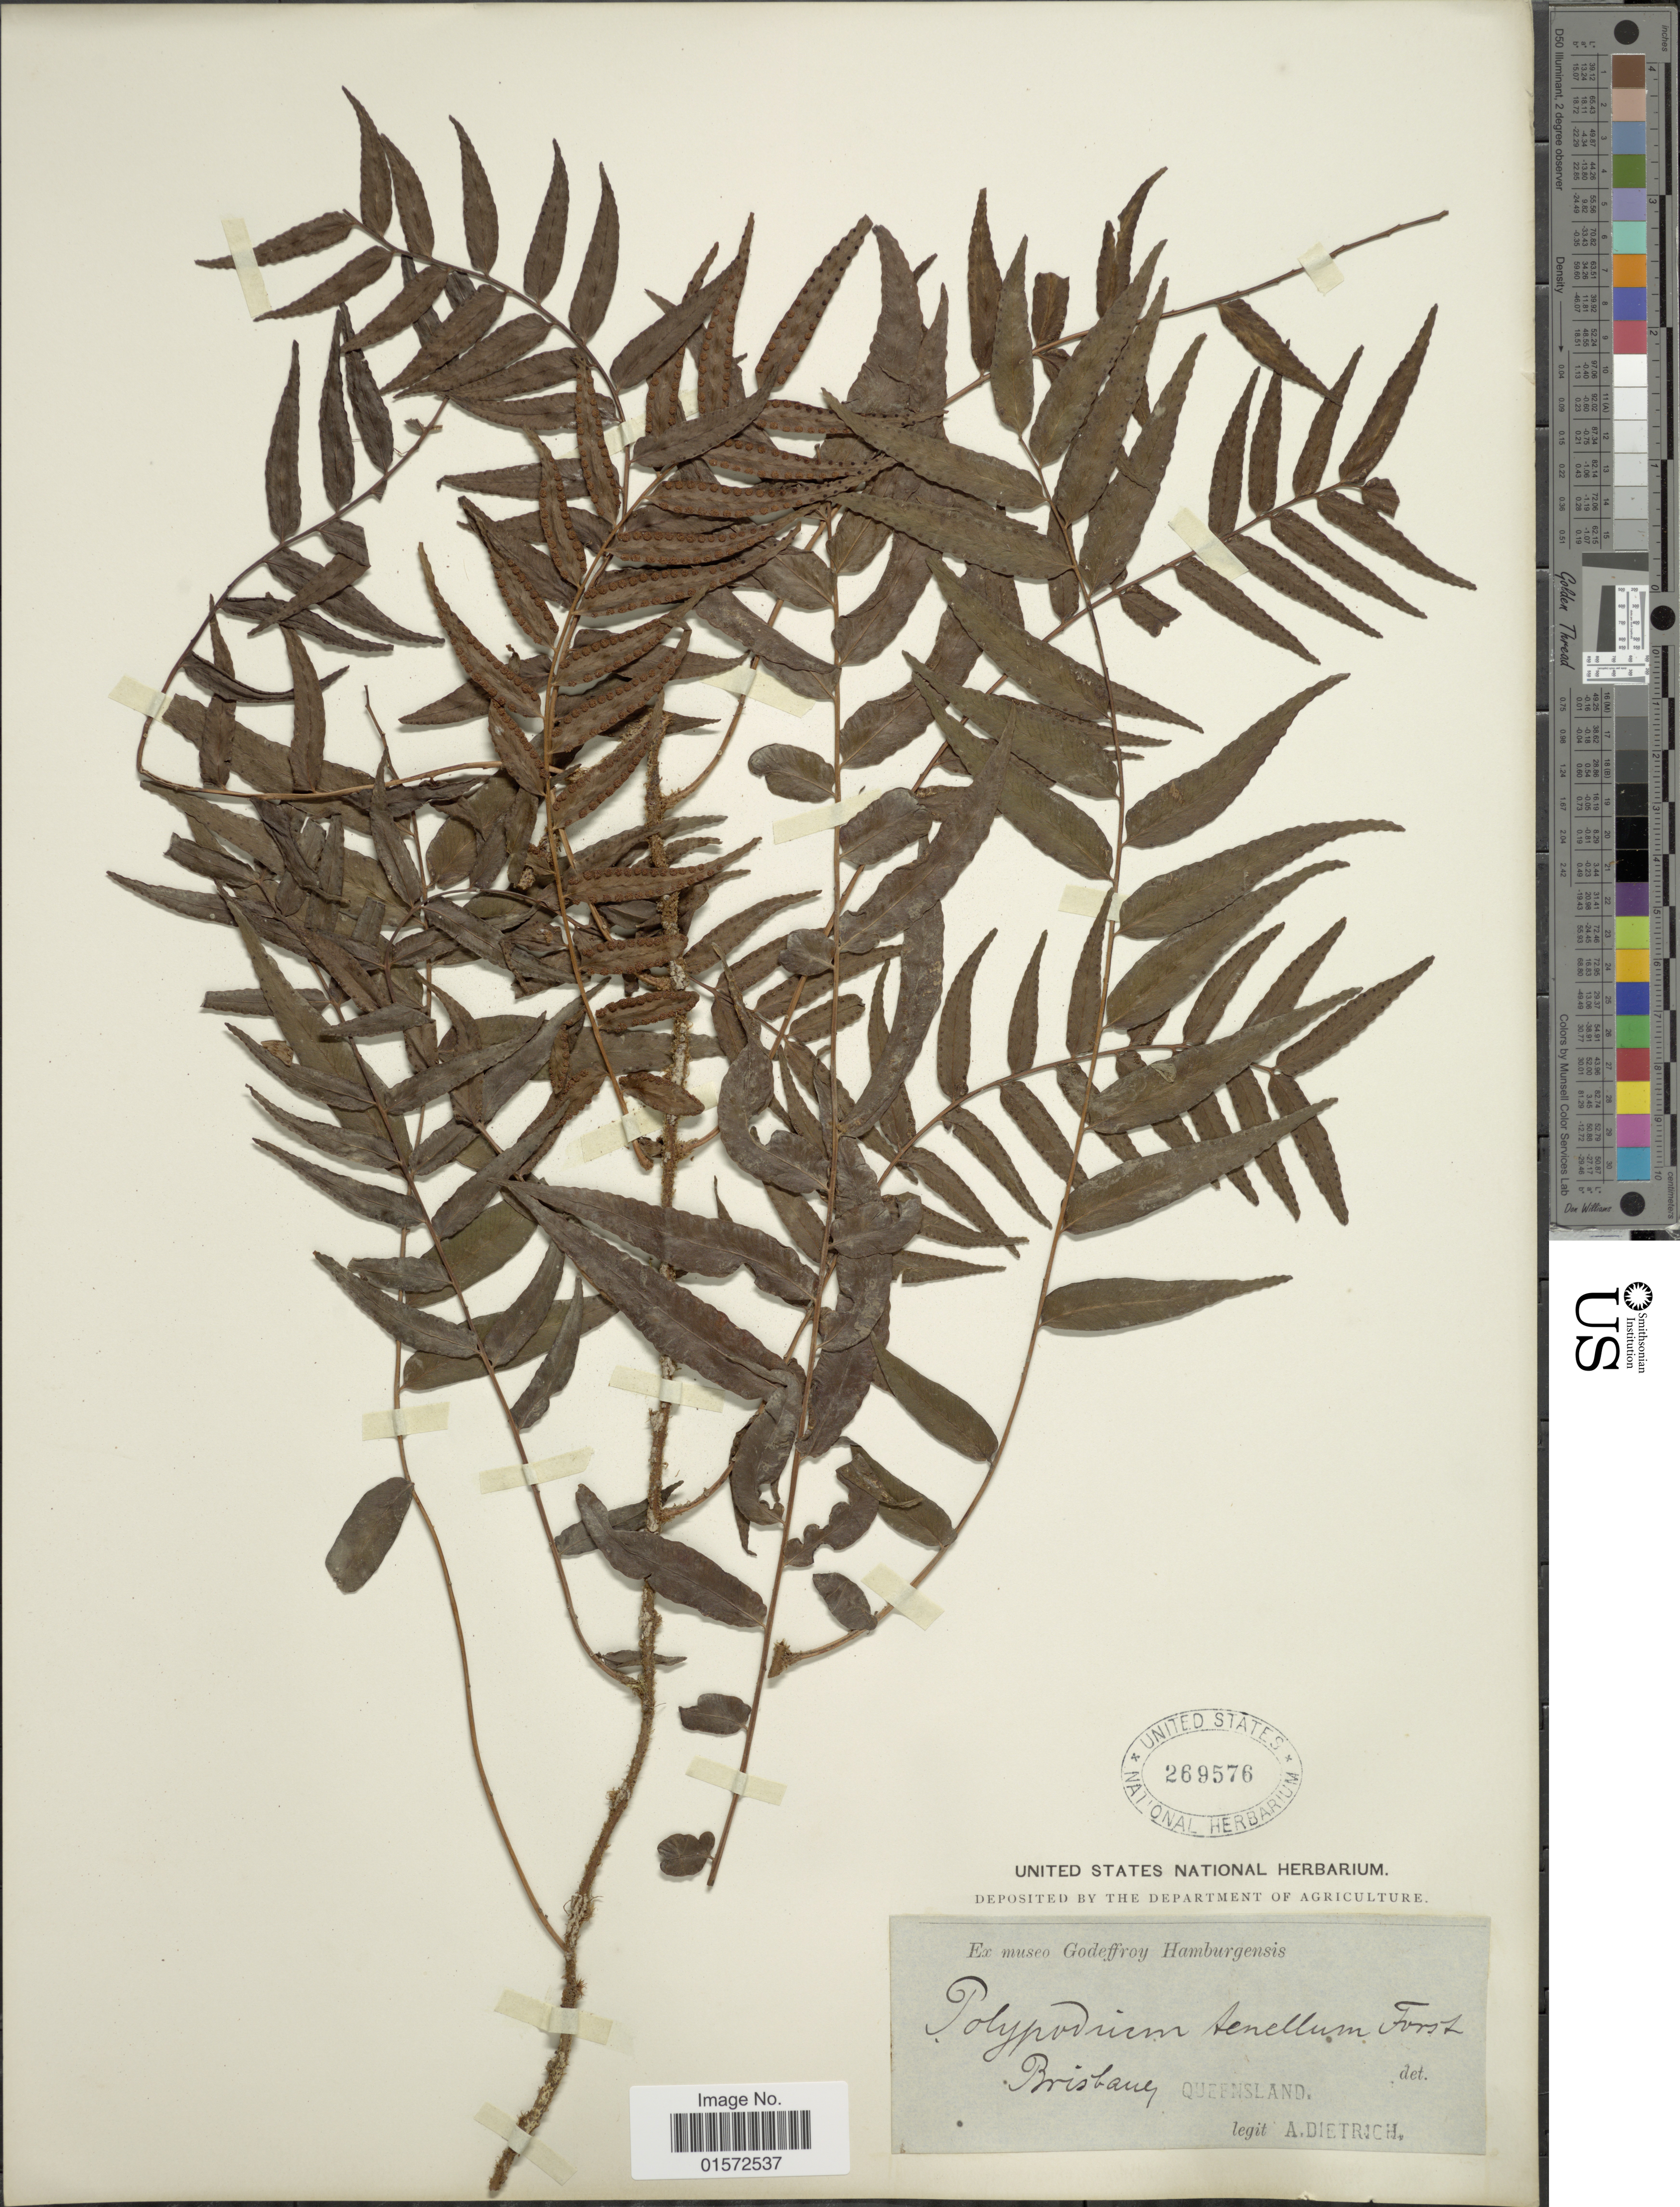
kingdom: Plantae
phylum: Tracheophyta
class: Polypodiopsida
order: Polypodiales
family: Tectariaceae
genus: Arthropteris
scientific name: Arthropteris tenella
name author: (G. Forst.) J. Sm. ex Hook. f.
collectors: A. Dietrich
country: Australia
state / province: Queensland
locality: Brisbane, Queensland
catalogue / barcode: US 269576